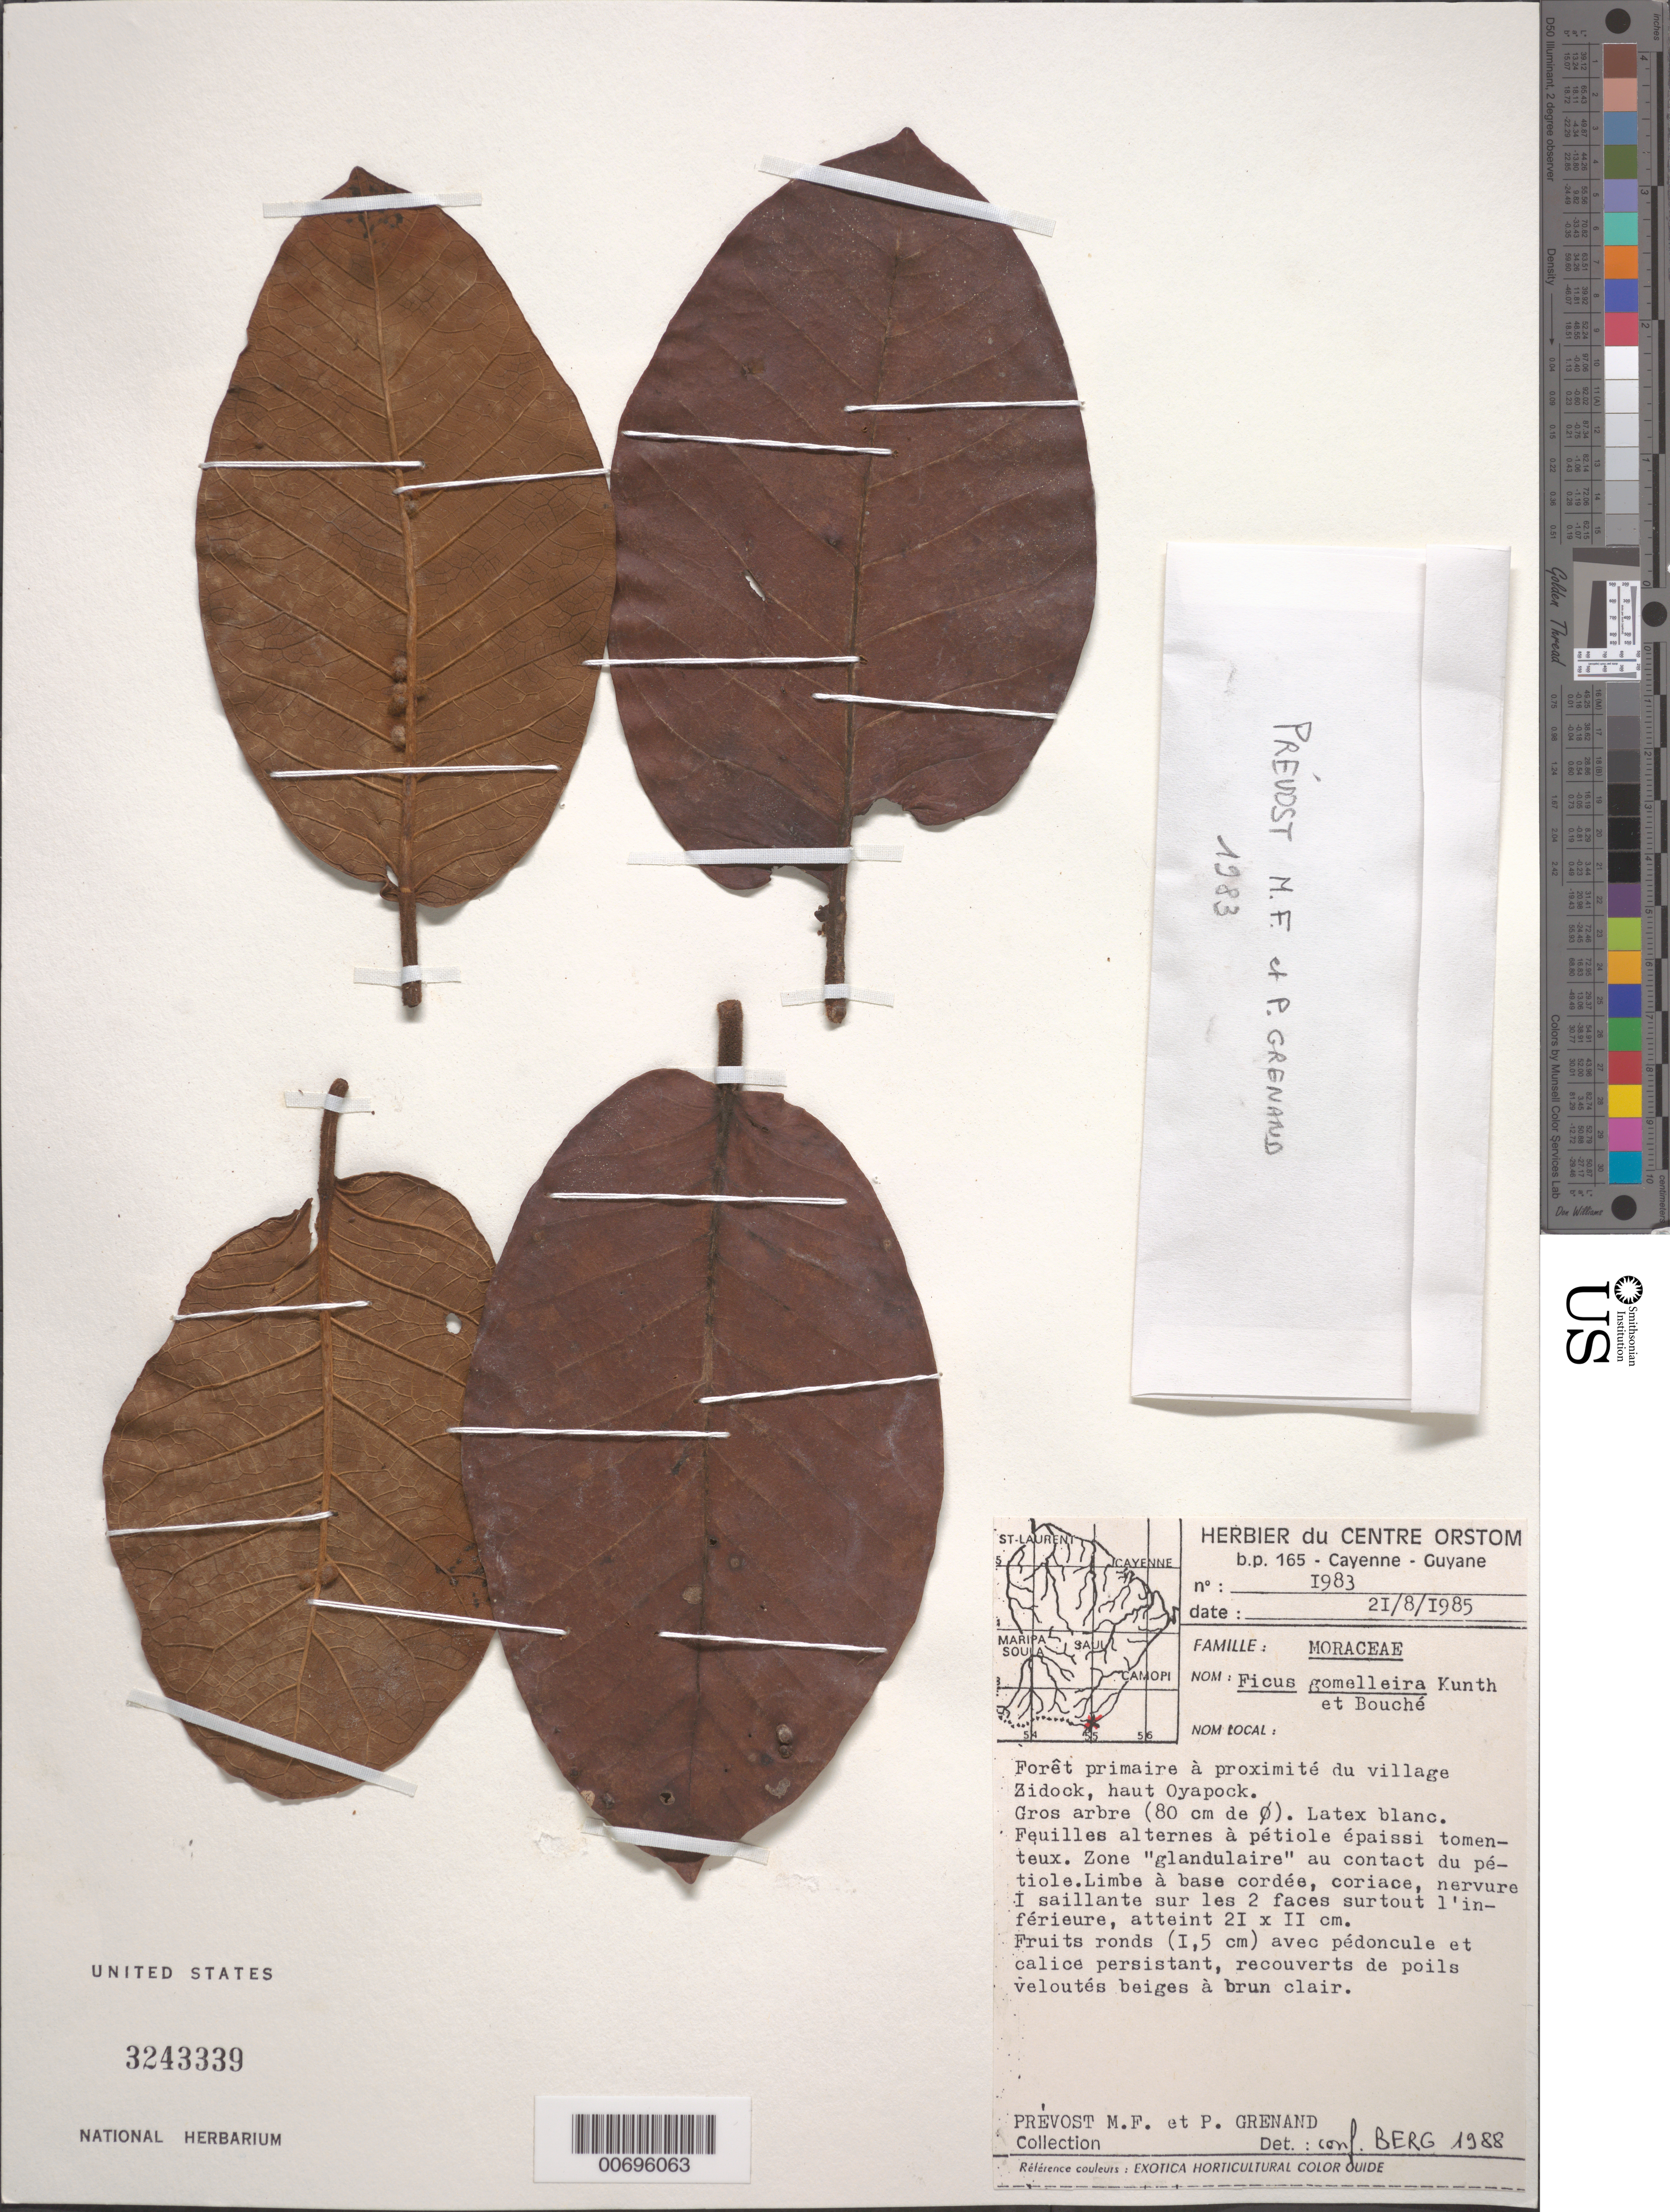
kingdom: Plantae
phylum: Tracheophyta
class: Magnoliopsida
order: Rosales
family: Moraceae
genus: Ficus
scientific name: Ficus gomelleira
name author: Kunth & C.D. Bouché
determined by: Berg, C. C.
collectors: M.-F. Prévost & P. Grenand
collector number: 1983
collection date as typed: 21-Aug-88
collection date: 1988-08-21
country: French Guiana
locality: Trois Sauts (Haut Oyapock), Zidockville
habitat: Primary forest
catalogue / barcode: US 3243339